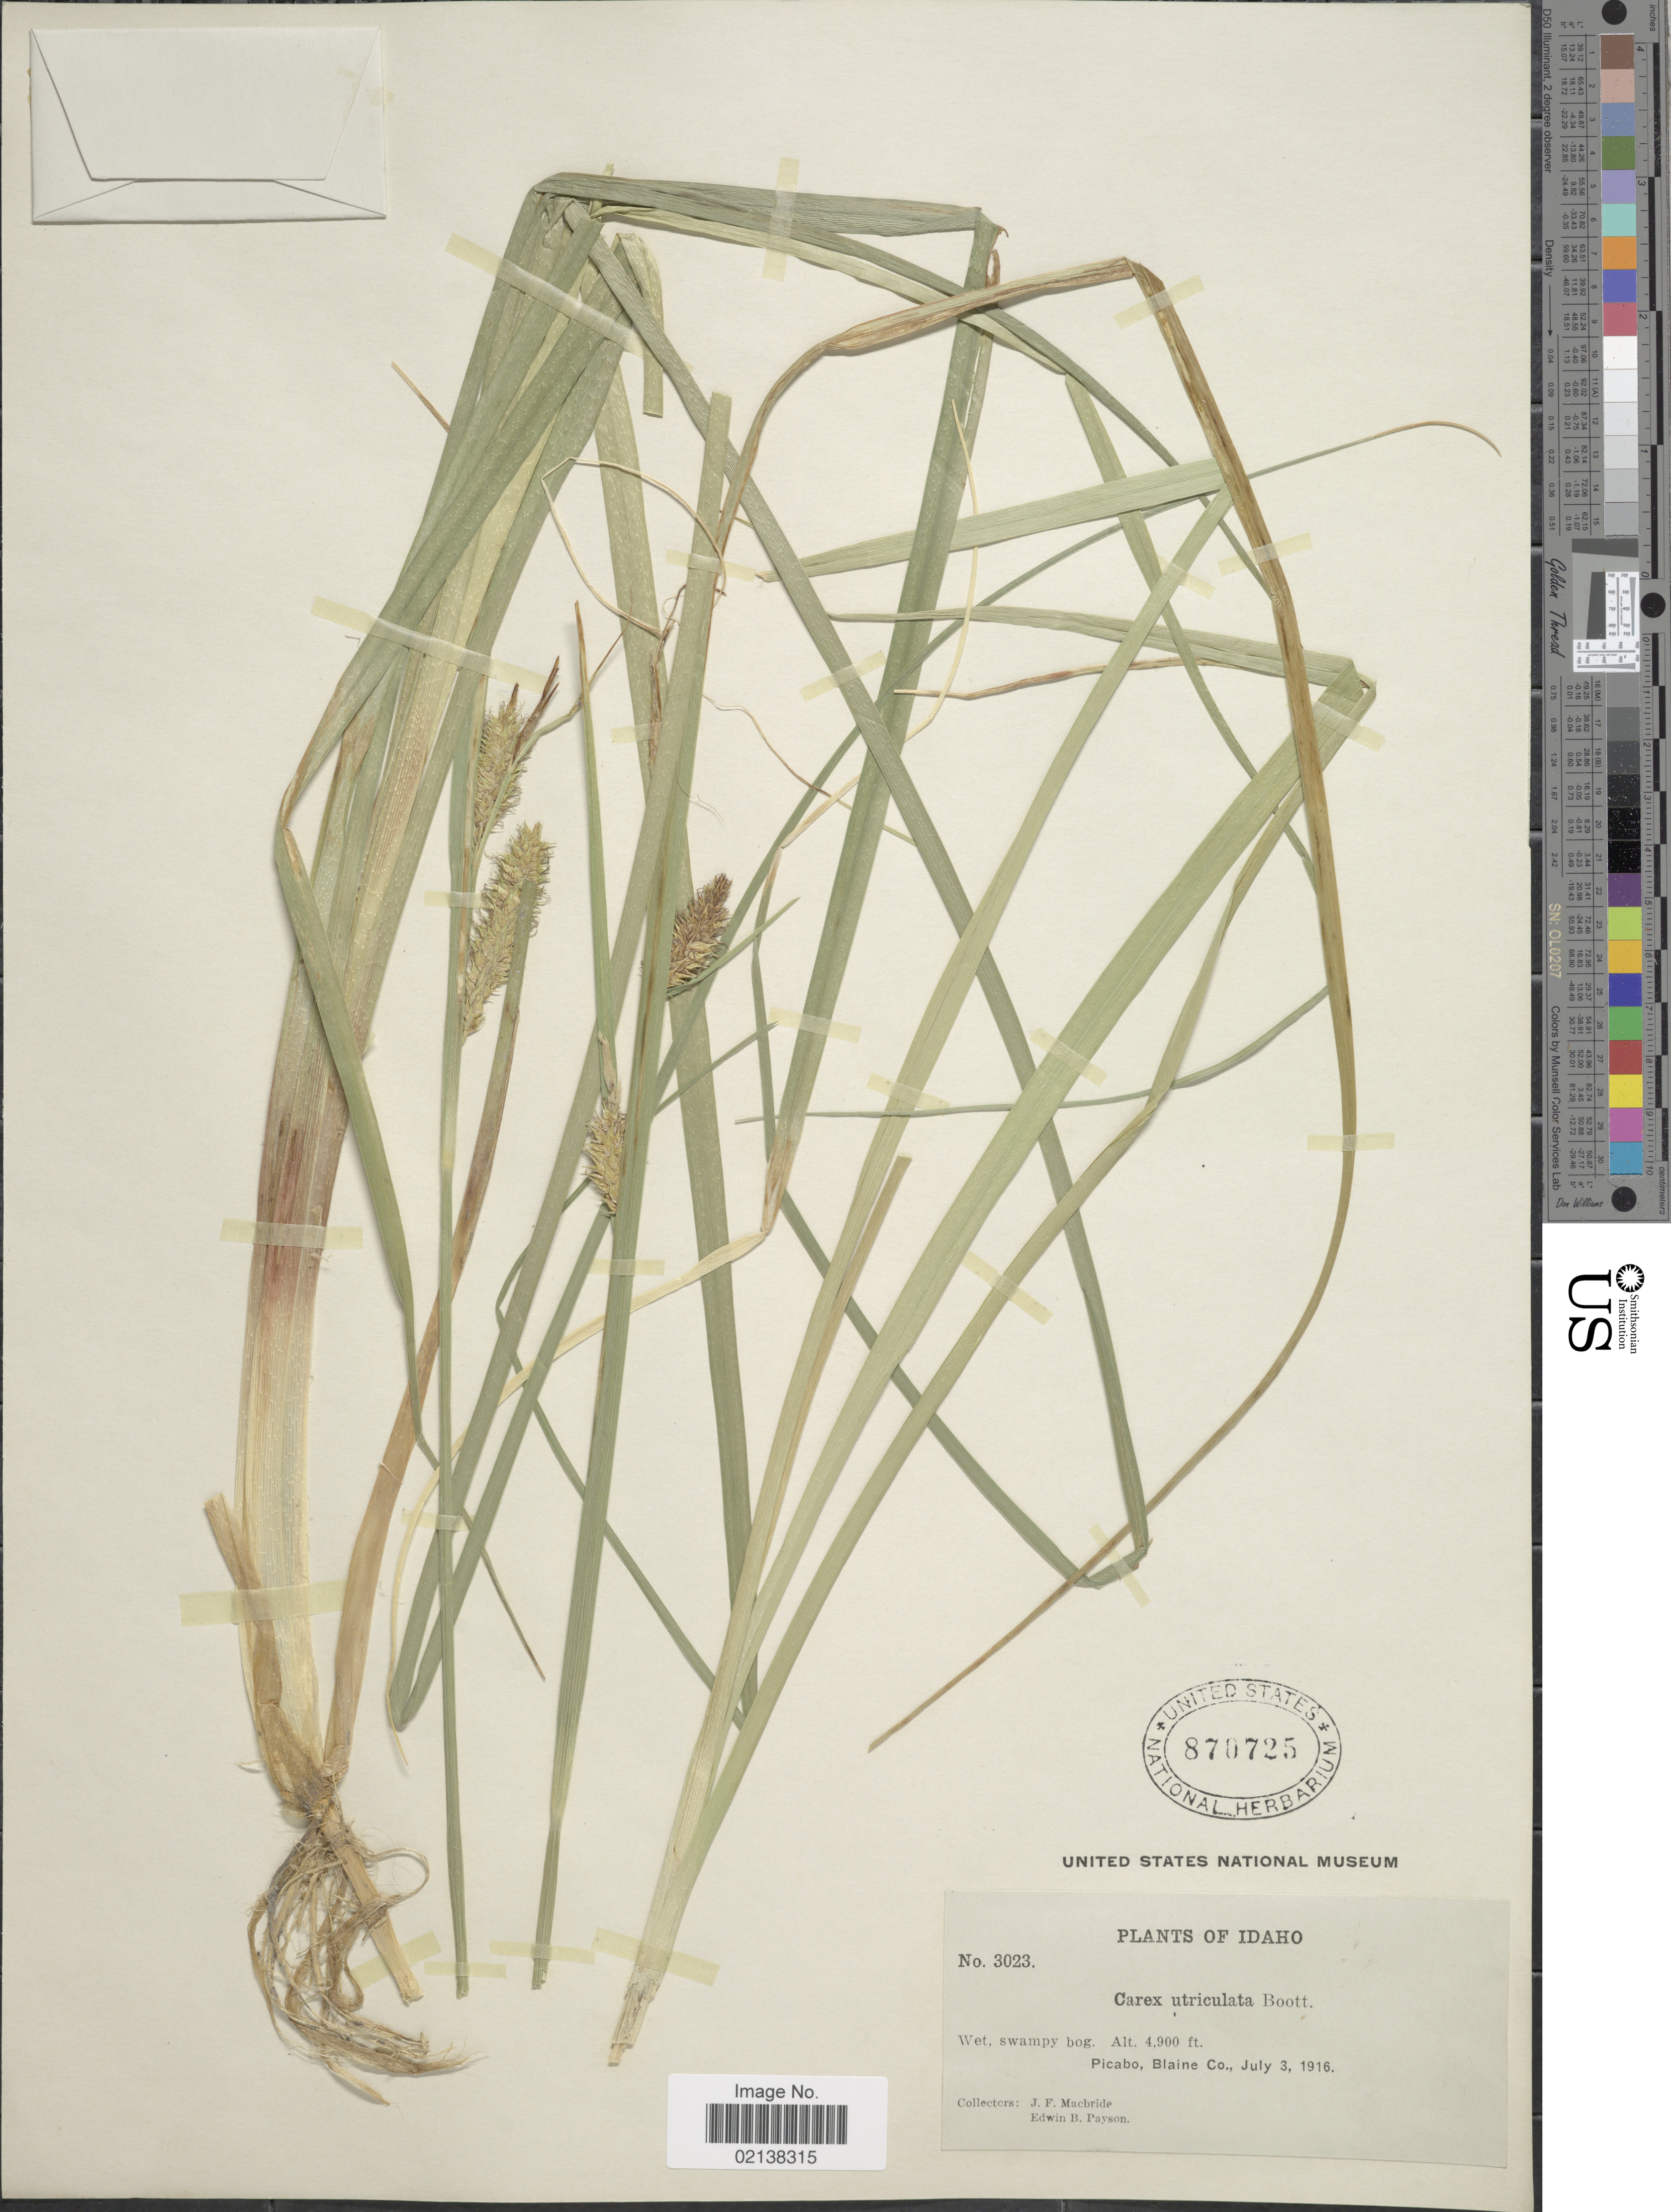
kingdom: Plantae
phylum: Tracheophyta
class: Liliopsida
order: Poales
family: Cyperaceae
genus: Carex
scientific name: Carex utriculata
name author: Boott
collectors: J. F. Macbride & E. B. Payson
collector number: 3023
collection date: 1916-07-03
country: United States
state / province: Idaho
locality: Wet, swampy bog, Picabo, Blaine Co.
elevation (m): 1494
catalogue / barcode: US 870725